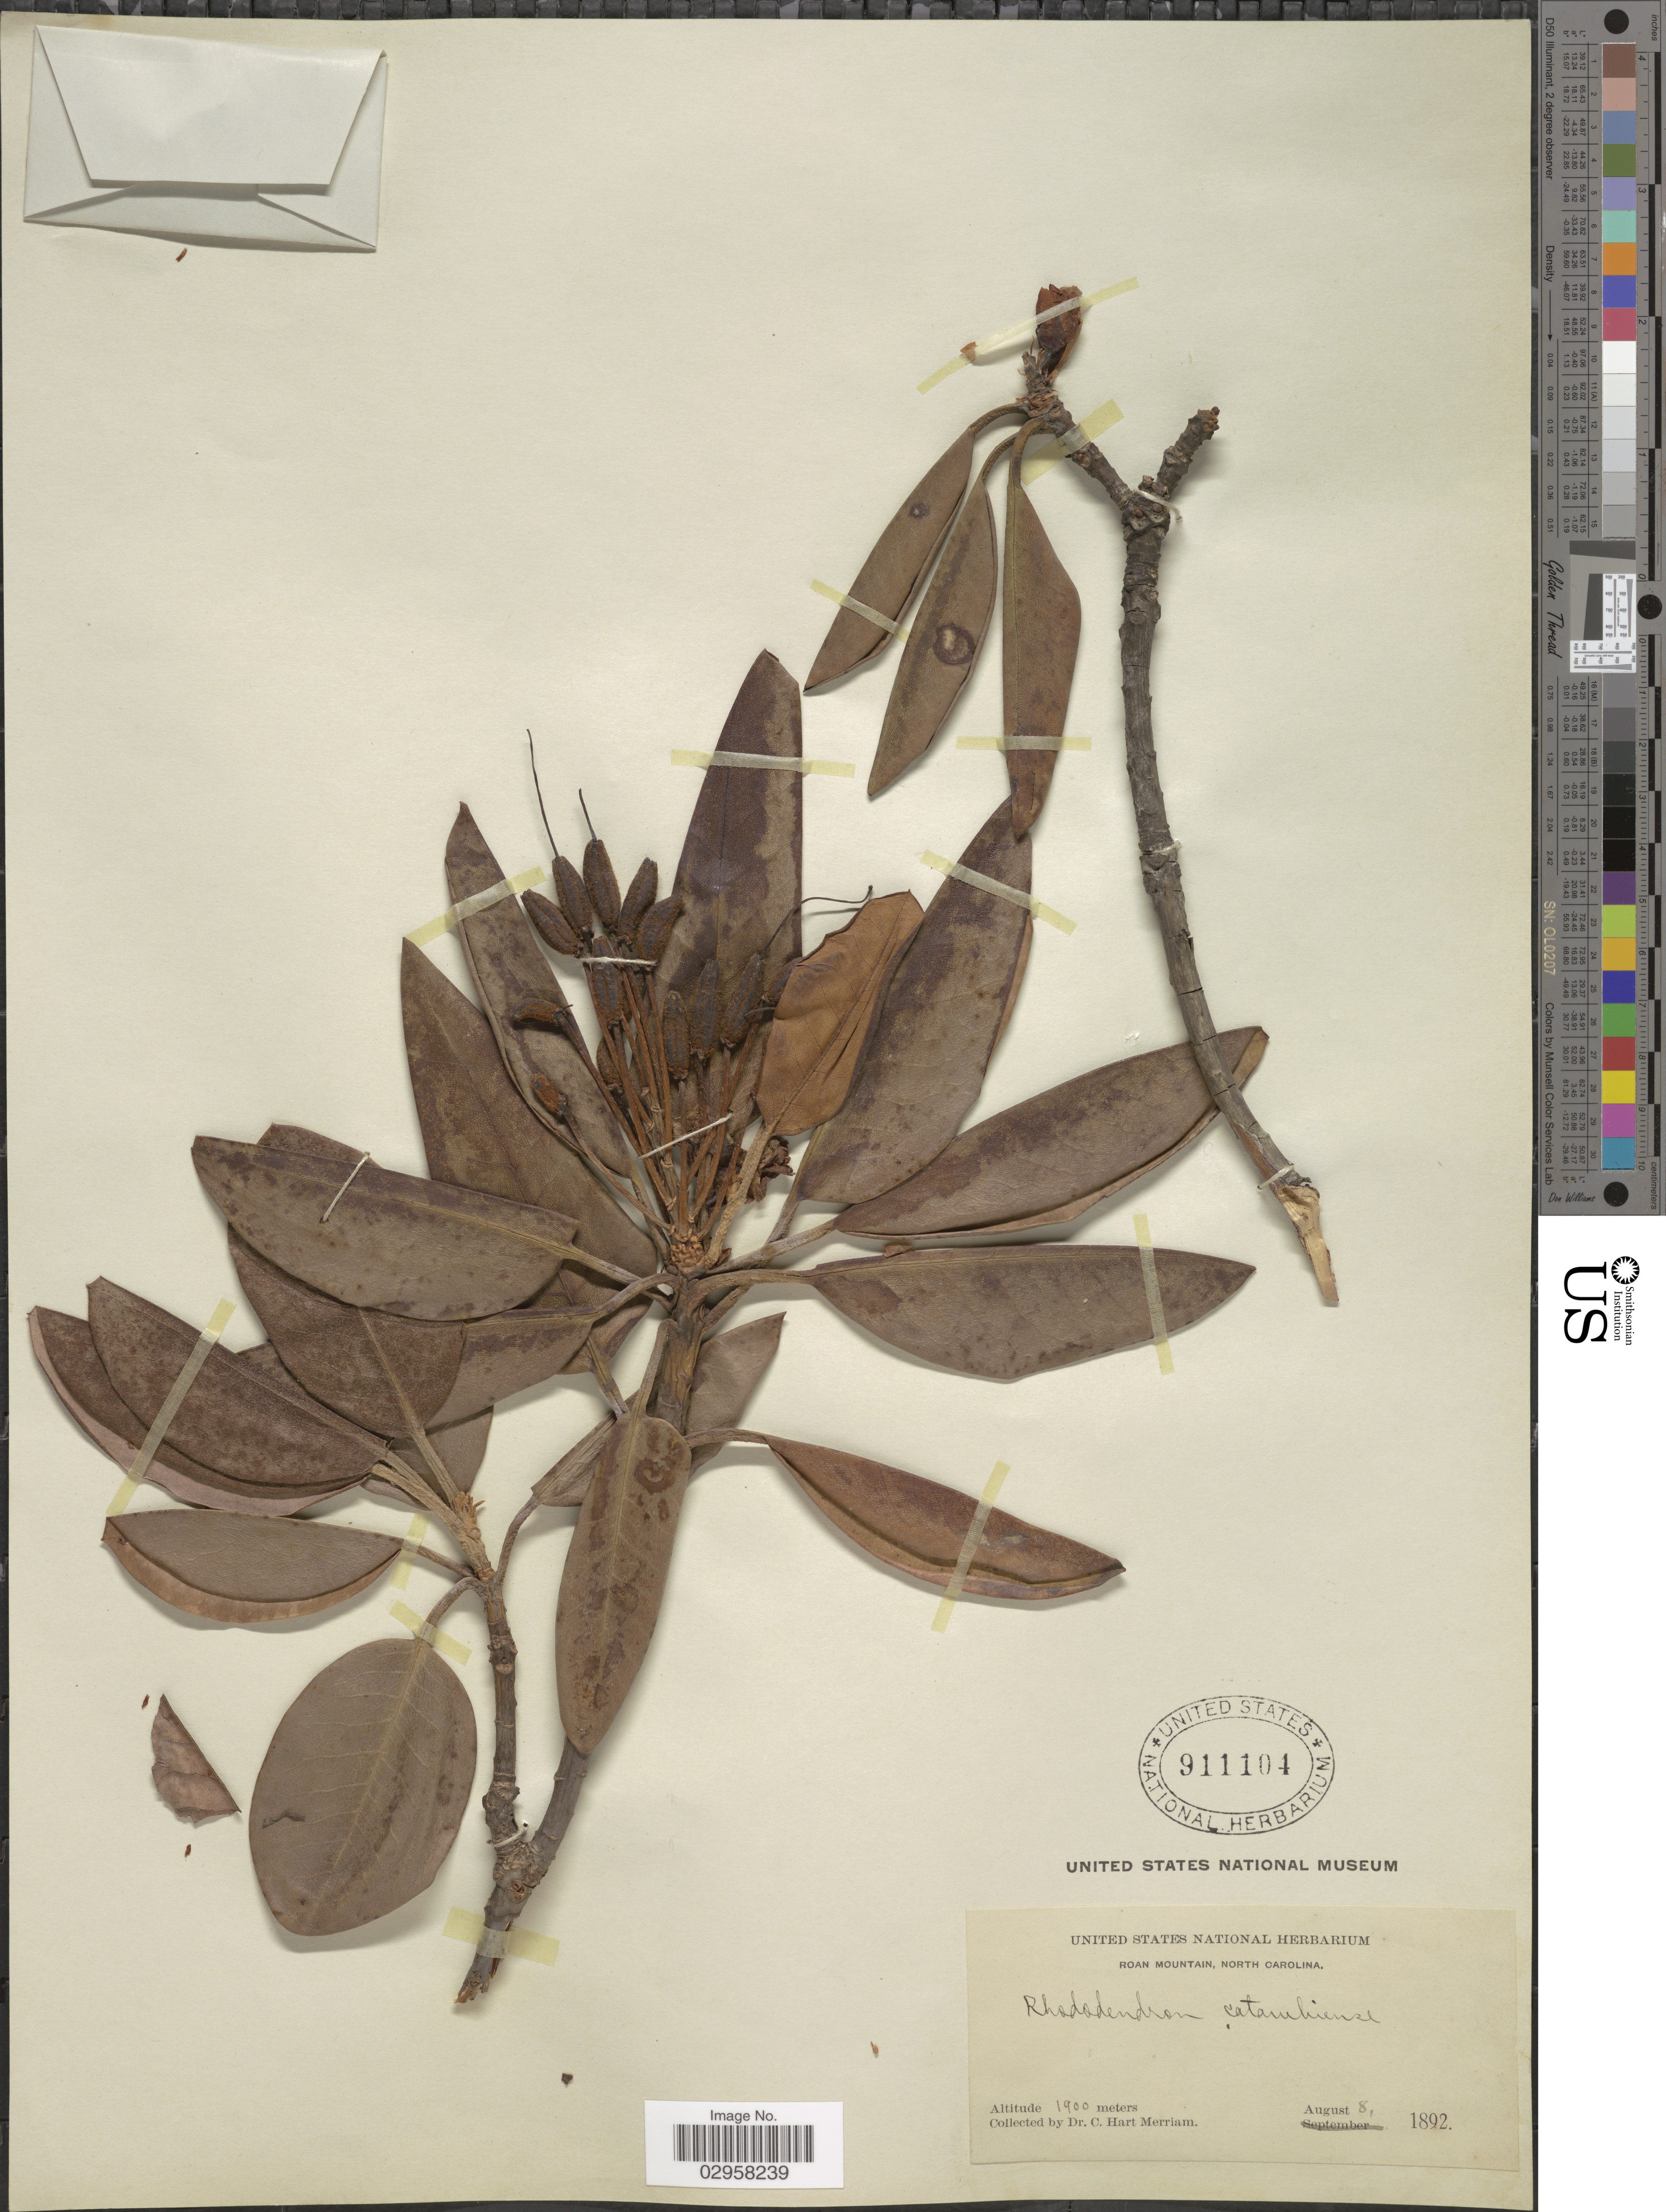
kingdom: Plantae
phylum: Tracheophyta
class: Magnoliopsida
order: Ericales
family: Ericaceae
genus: Rhododendron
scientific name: Rhododendron catawbiense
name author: Michx.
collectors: C. Merriam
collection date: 1892-08-08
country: United States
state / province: North Carolina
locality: Roan Mountain.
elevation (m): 1900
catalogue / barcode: US 911104